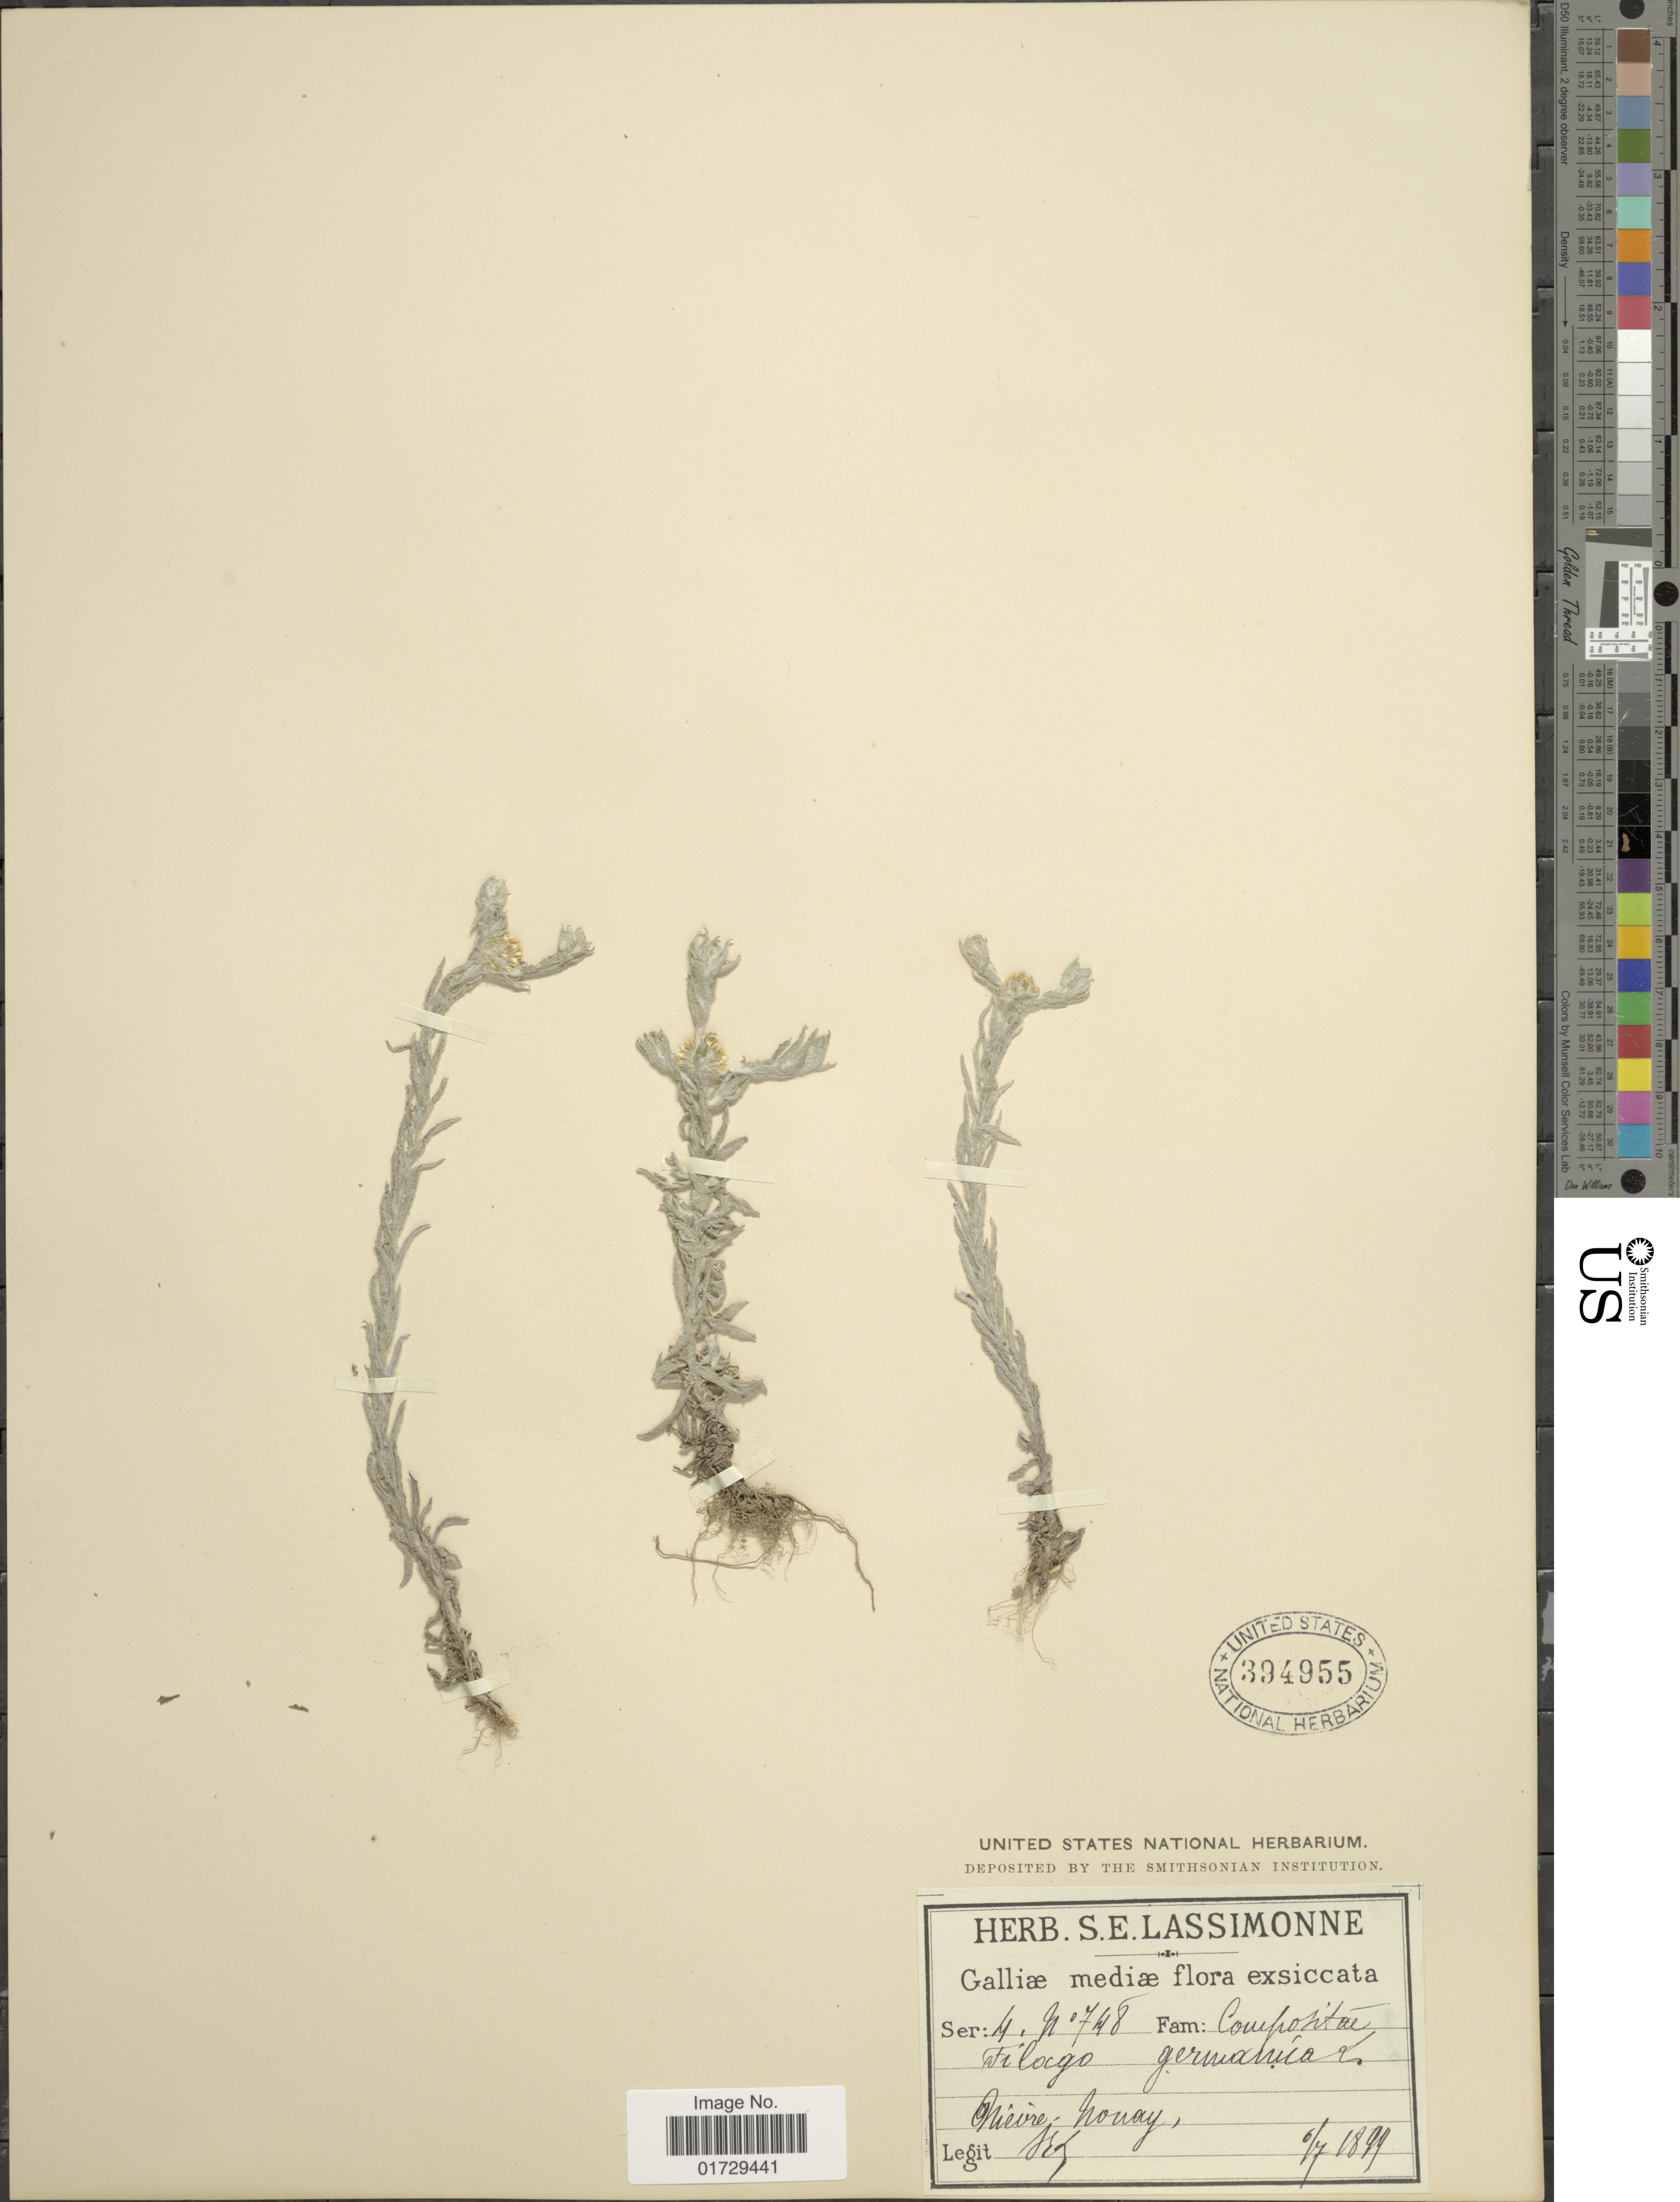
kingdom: Plantae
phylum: Tracheophyta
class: Magnoliopsida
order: Asterales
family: Asteraceae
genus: Filago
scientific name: Filago germanica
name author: (L.) Huds.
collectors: S. Lassimonne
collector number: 748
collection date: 1899-07-06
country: France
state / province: Bourgogne-Franche-Comté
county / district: Nièvre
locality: Nièvre - Nonay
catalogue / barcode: US 394955